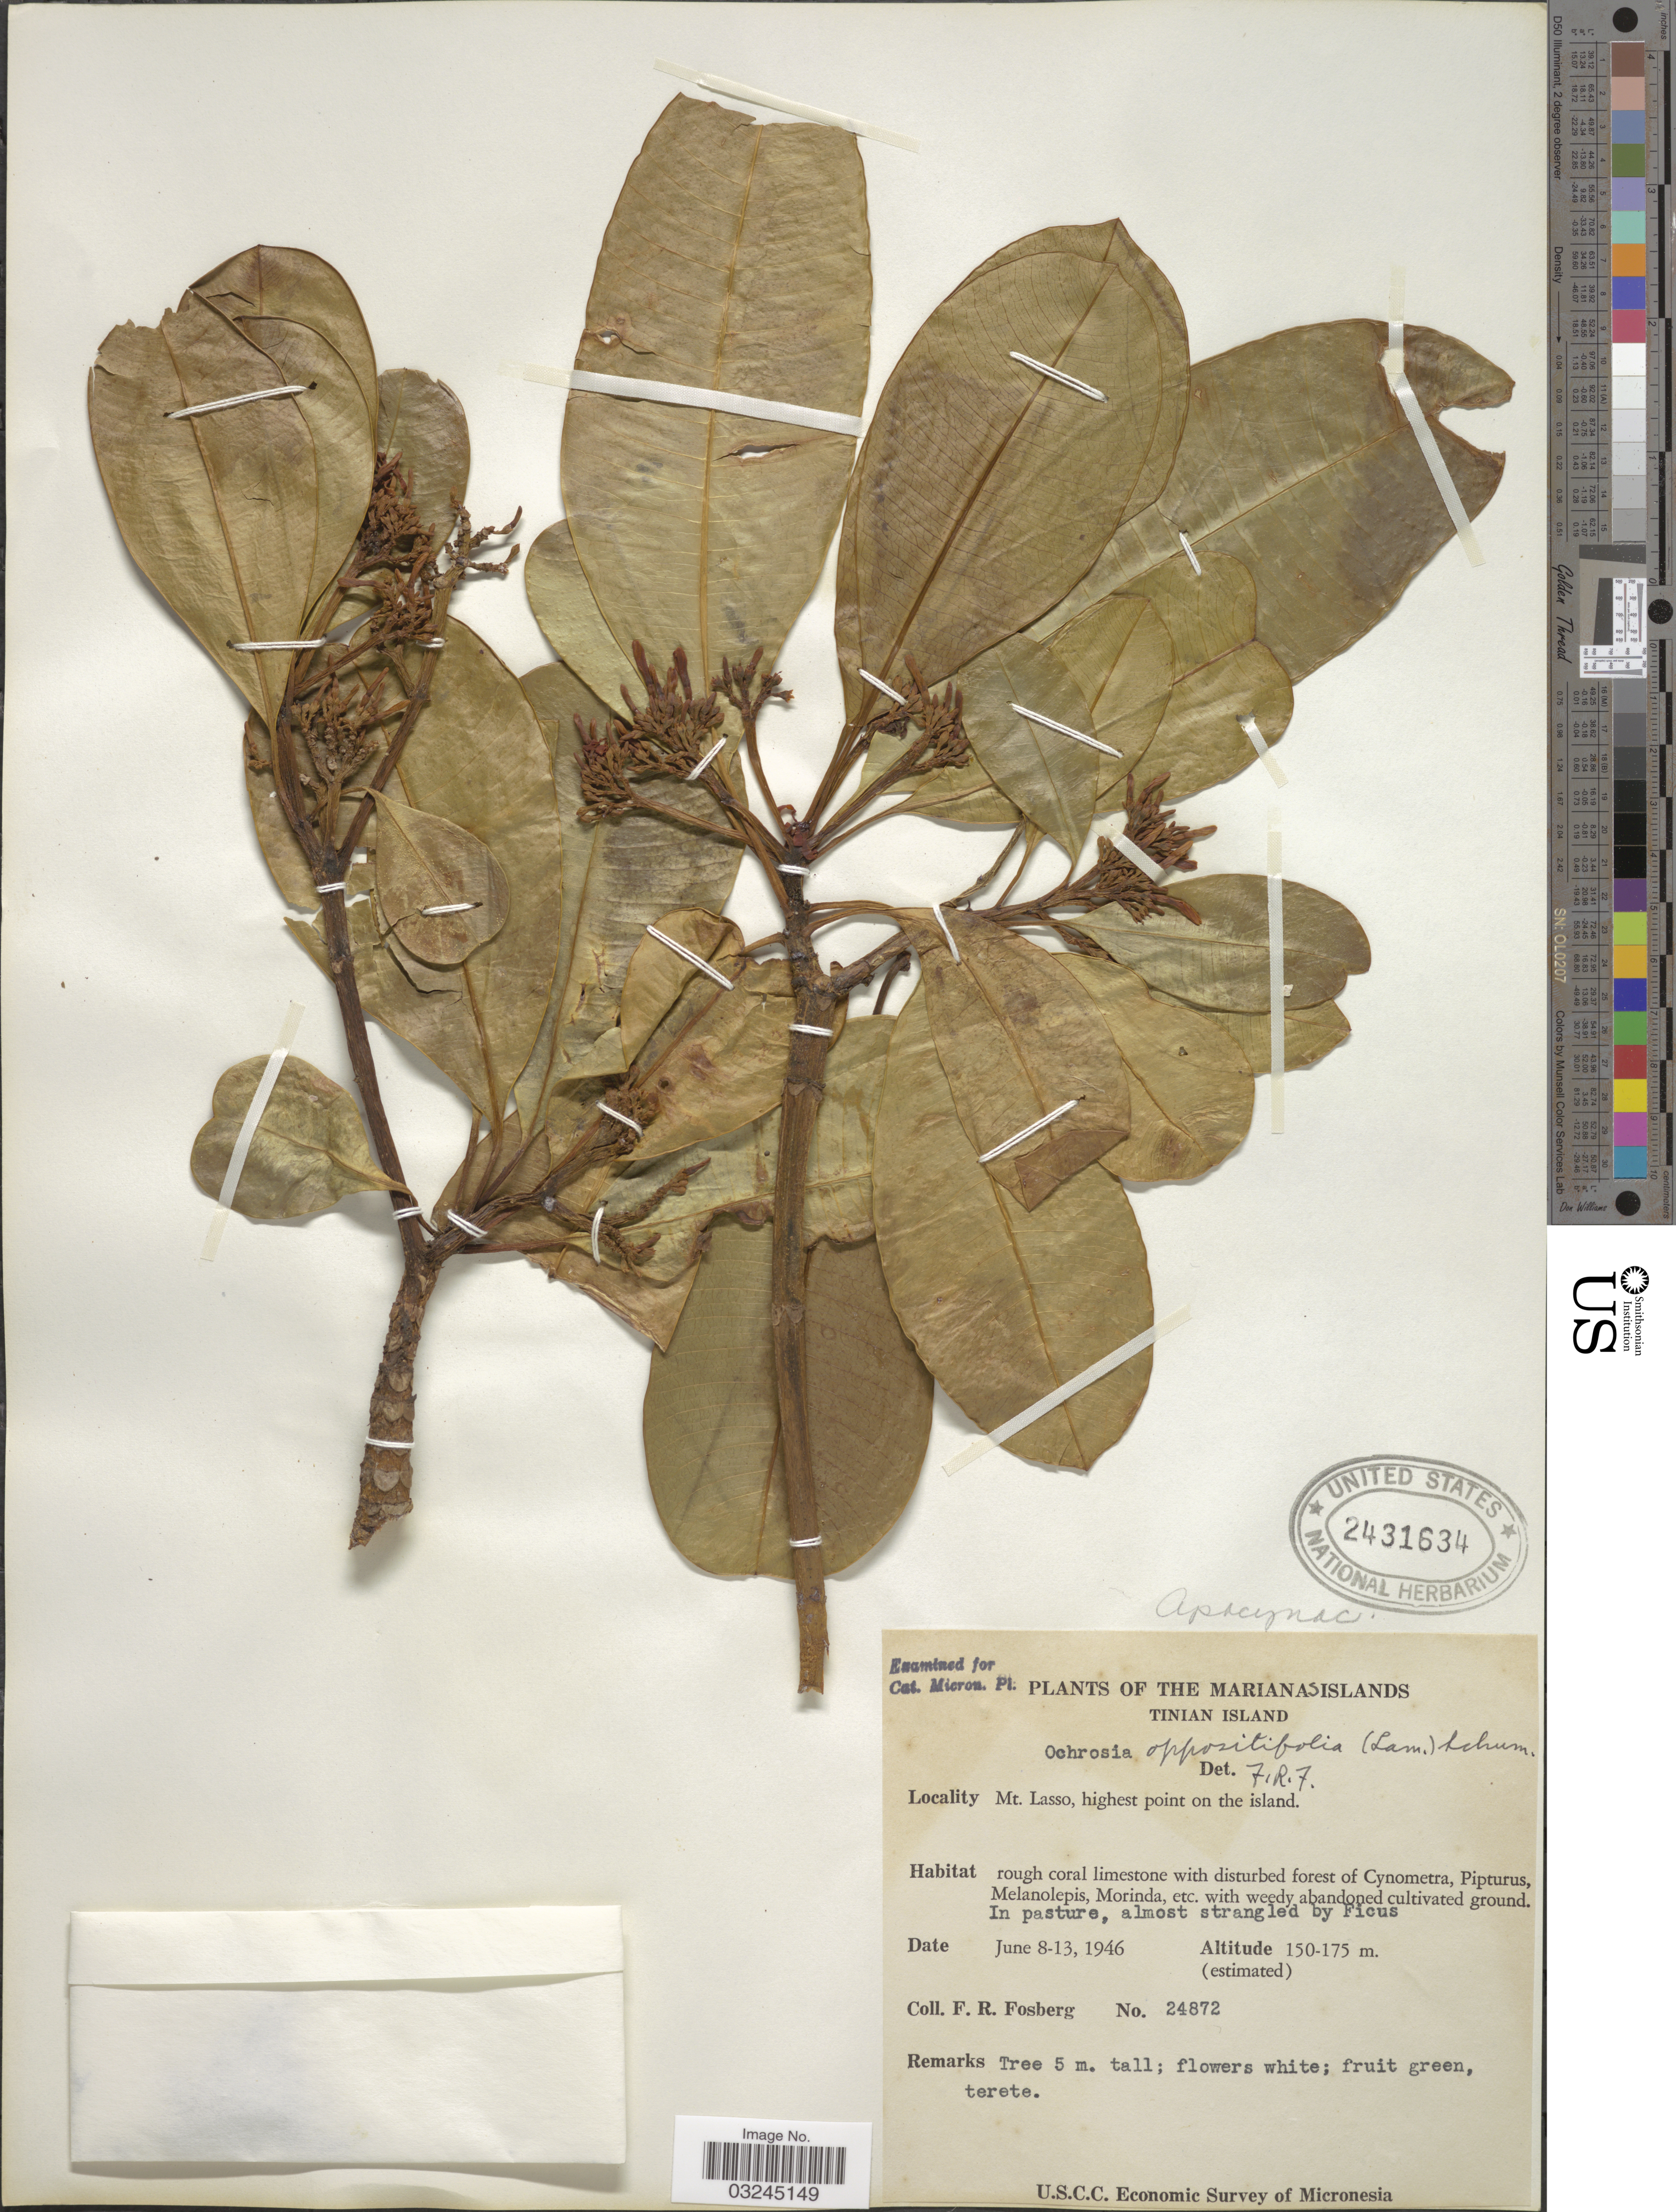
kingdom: Plantae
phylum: Tracheophyta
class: Magnoliopsida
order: Gentianales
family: Apocynaceae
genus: Ochrosia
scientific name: Ochrosia oppositifolia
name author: (Lam.) K. Schum.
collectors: F. R. Fosberg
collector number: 24872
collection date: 1946-06-08/1946-06-13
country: Northern Mariana Islands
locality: The Marianas Islands. Tinian Island. Mt. Lasso, highest point on the island.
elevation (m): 150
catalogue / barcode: US 2431634